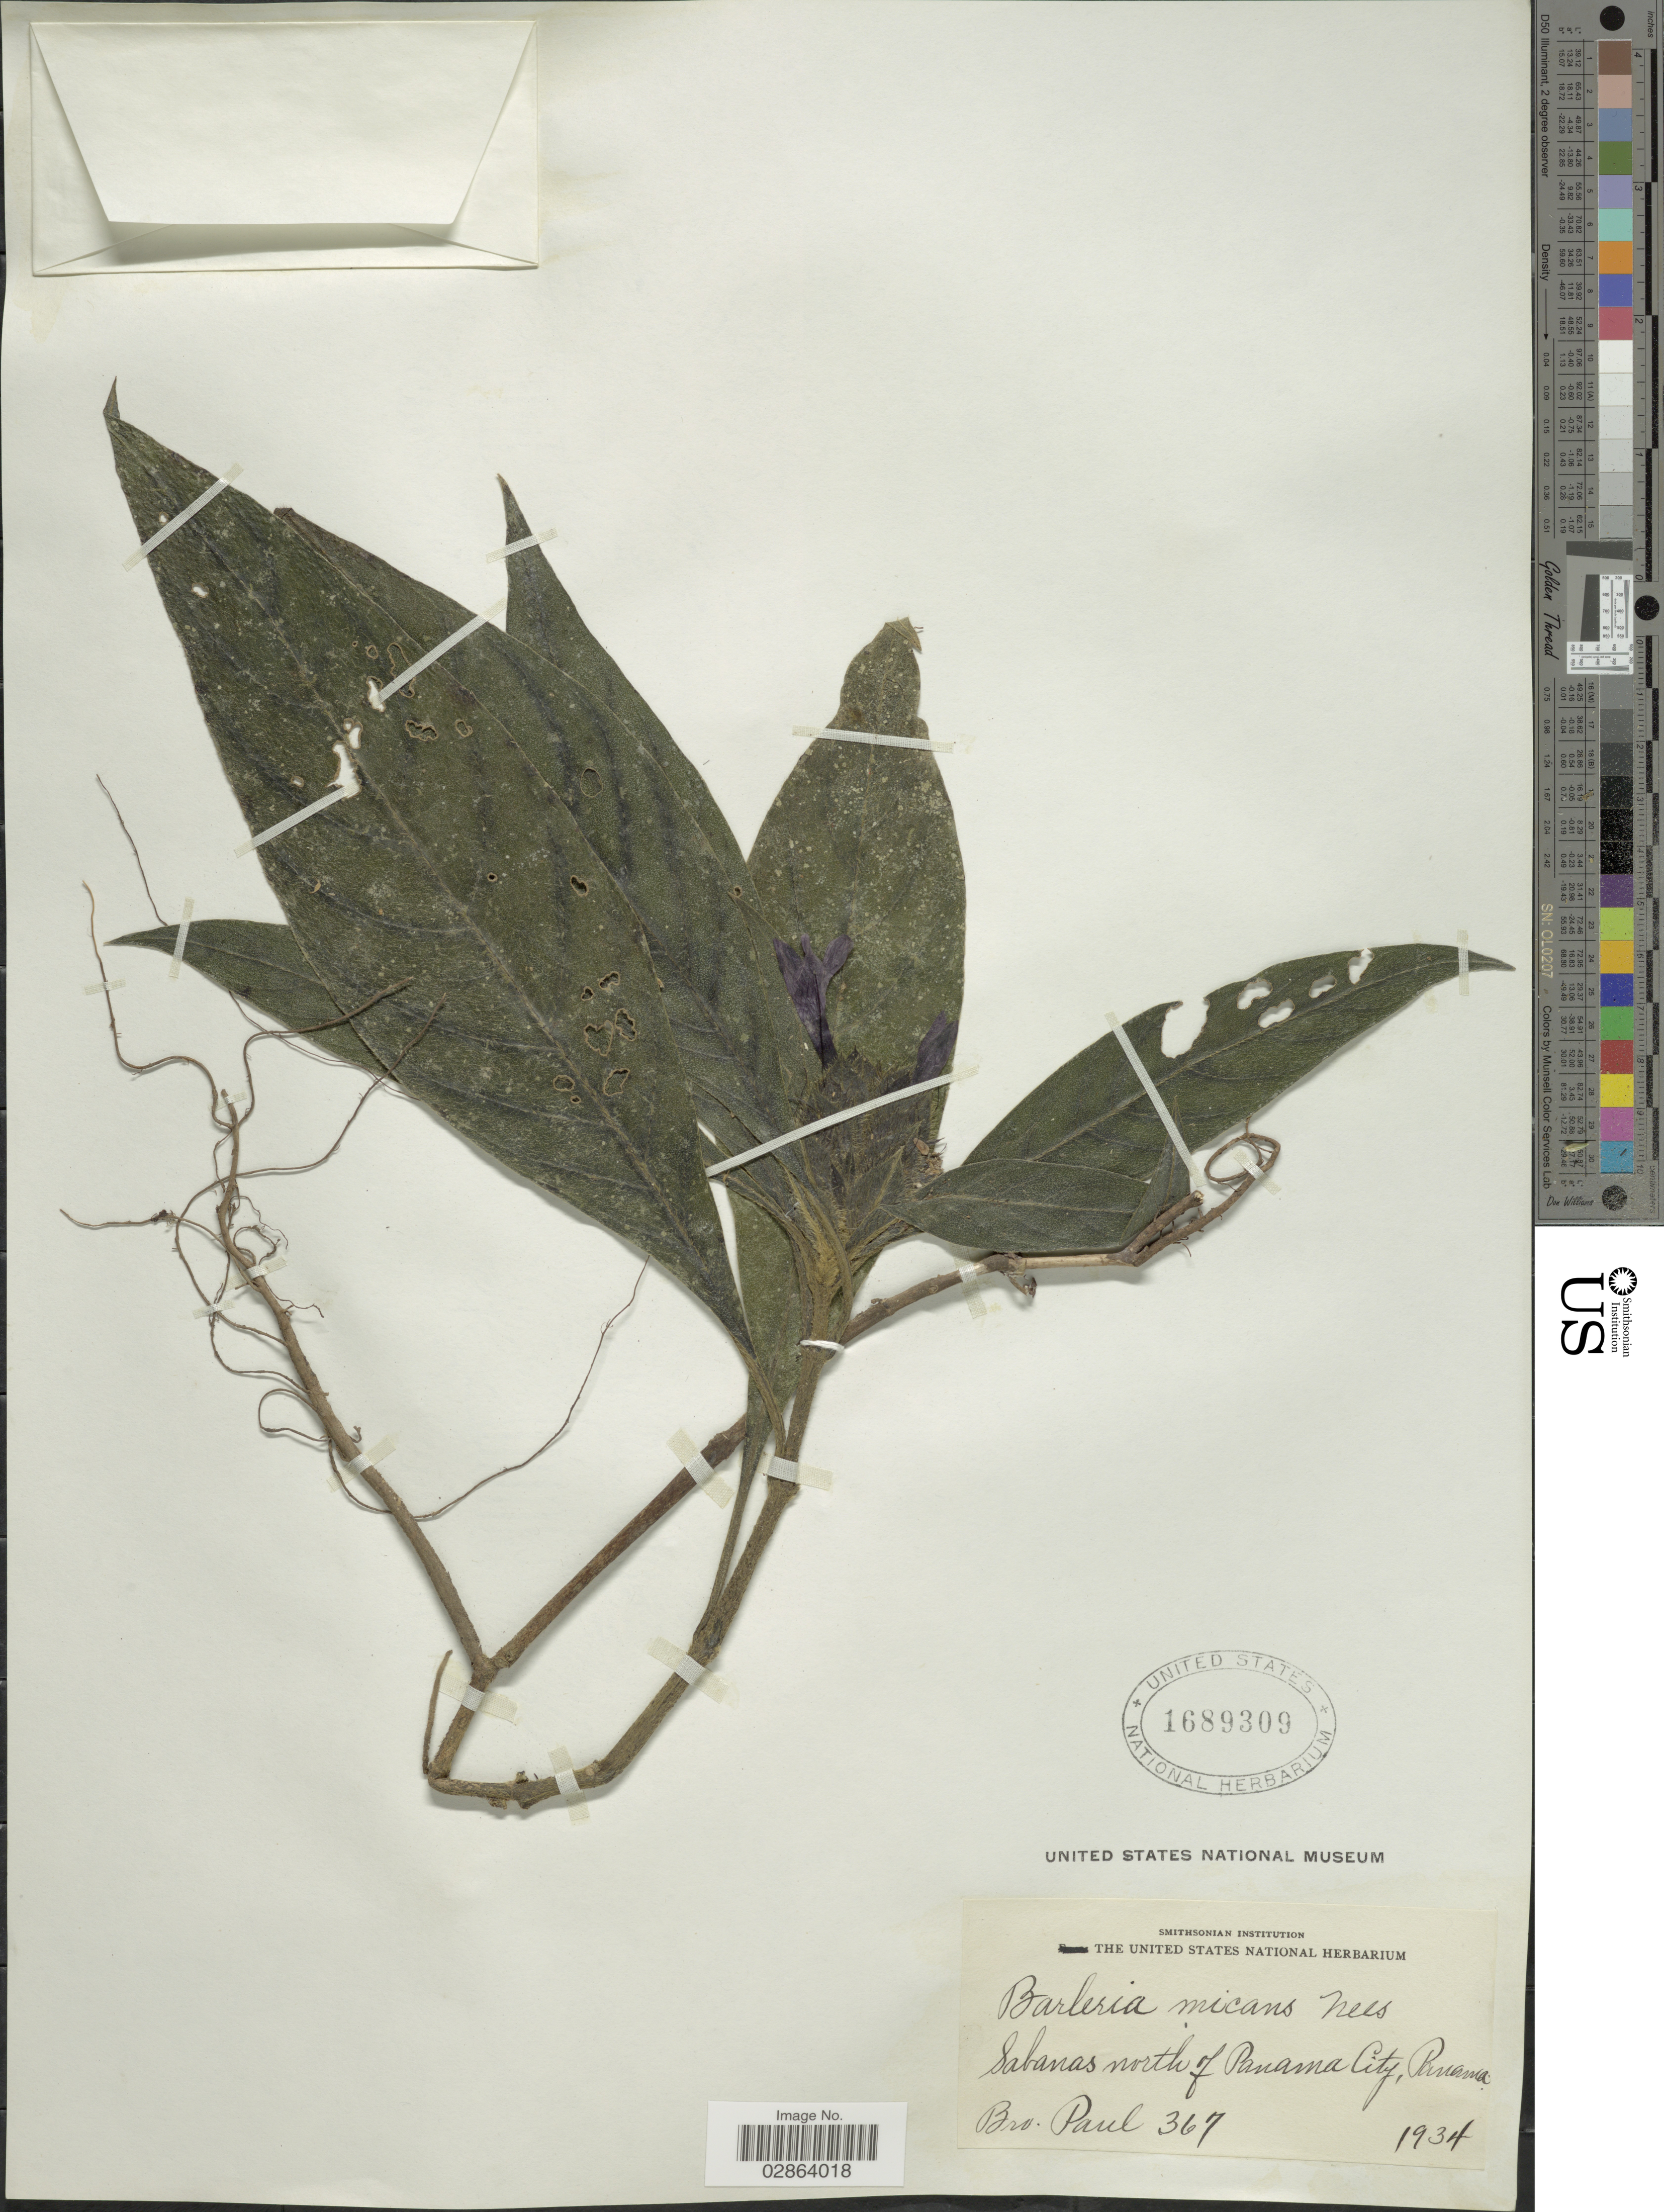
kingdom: Plantae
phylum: Tracheophyta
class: Magnoliopsida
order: Lamiales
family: Acanthaceae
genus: Barleria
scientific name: Barleria oenotheroides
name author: Dum. Cours.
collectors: B. Paul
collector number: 367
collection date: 1934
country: Panama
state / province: Panamá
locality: Sabanas north of Panama City, Panama.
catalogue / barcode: US 1689309